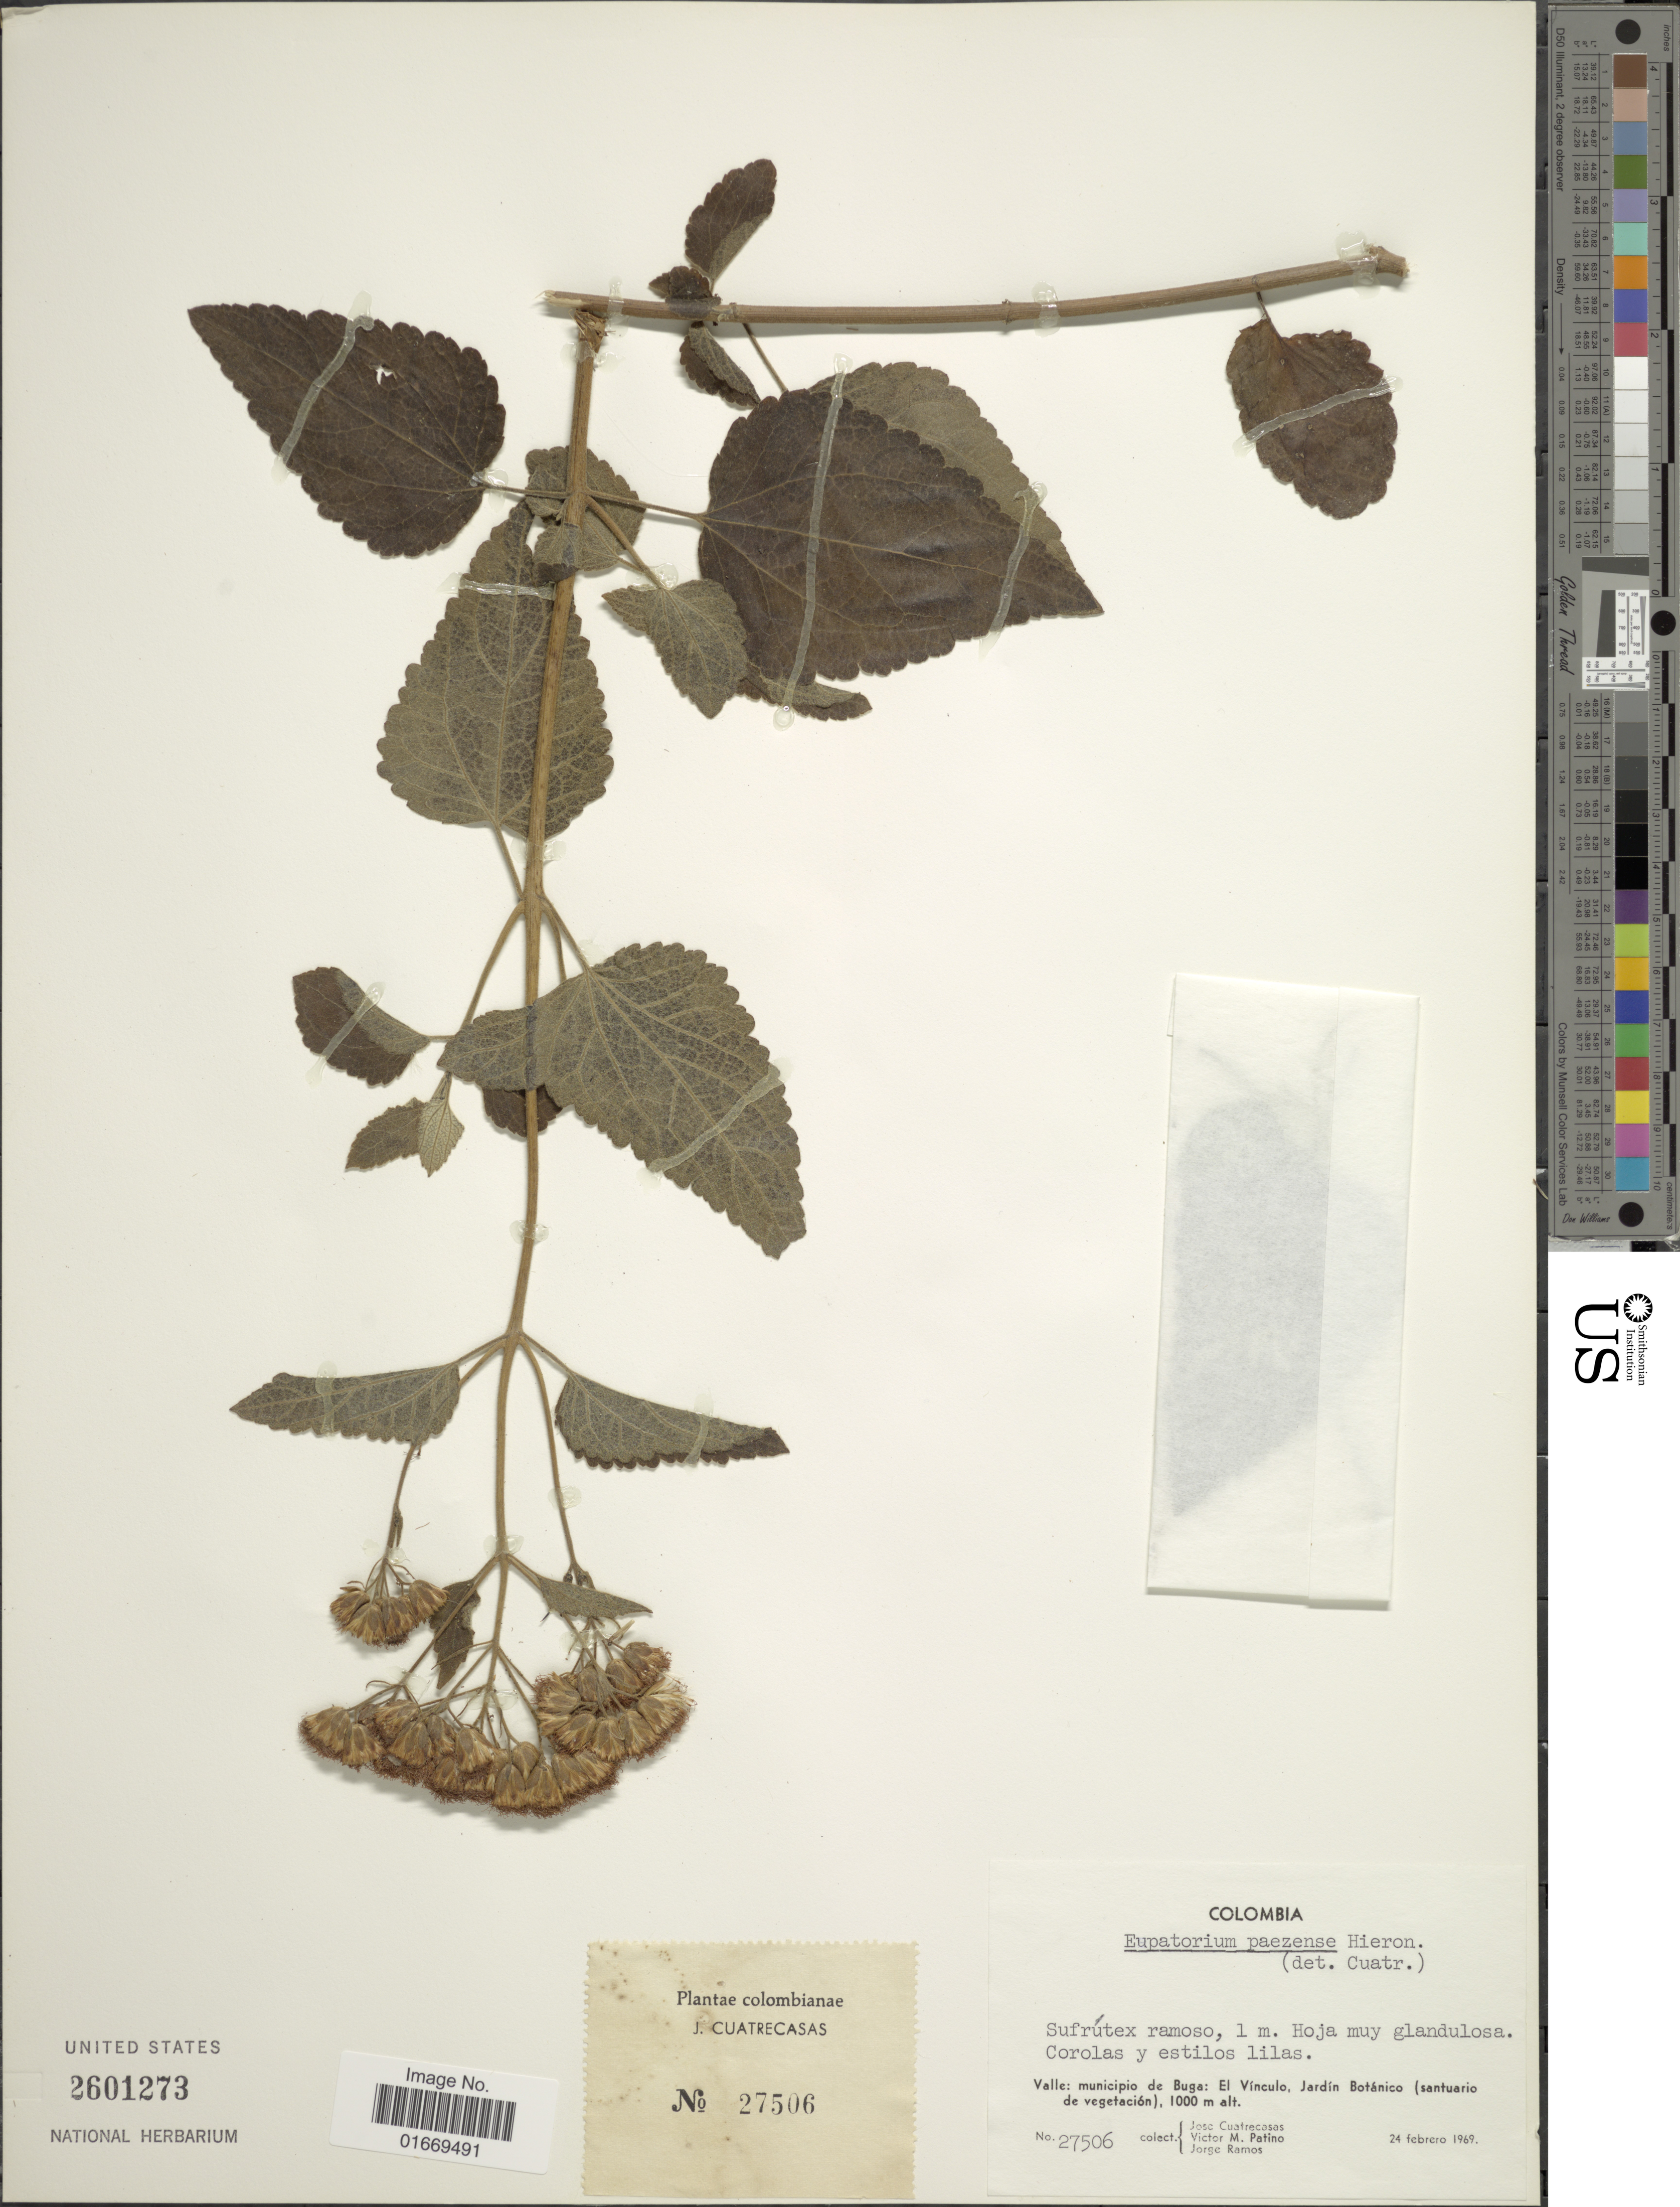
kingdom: Plantae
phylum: Tracheophyta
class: Magnoliopsida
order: Asterales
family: Asteraceae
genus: Bartlettina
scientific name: Bartlettina paezensis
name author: (Hieron.) R.M. King & H. Rob.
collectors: J. Cuatrecasas, V. M. Patiño & J. Ramos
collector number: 27506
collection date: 1969-02-24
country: Colombia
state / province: Valle del Cauca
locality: Valle: municipio de Buga: El Vínculo, Jardín Botánico (santuario de vegetación)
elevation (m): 1000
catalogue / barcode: US 2601273